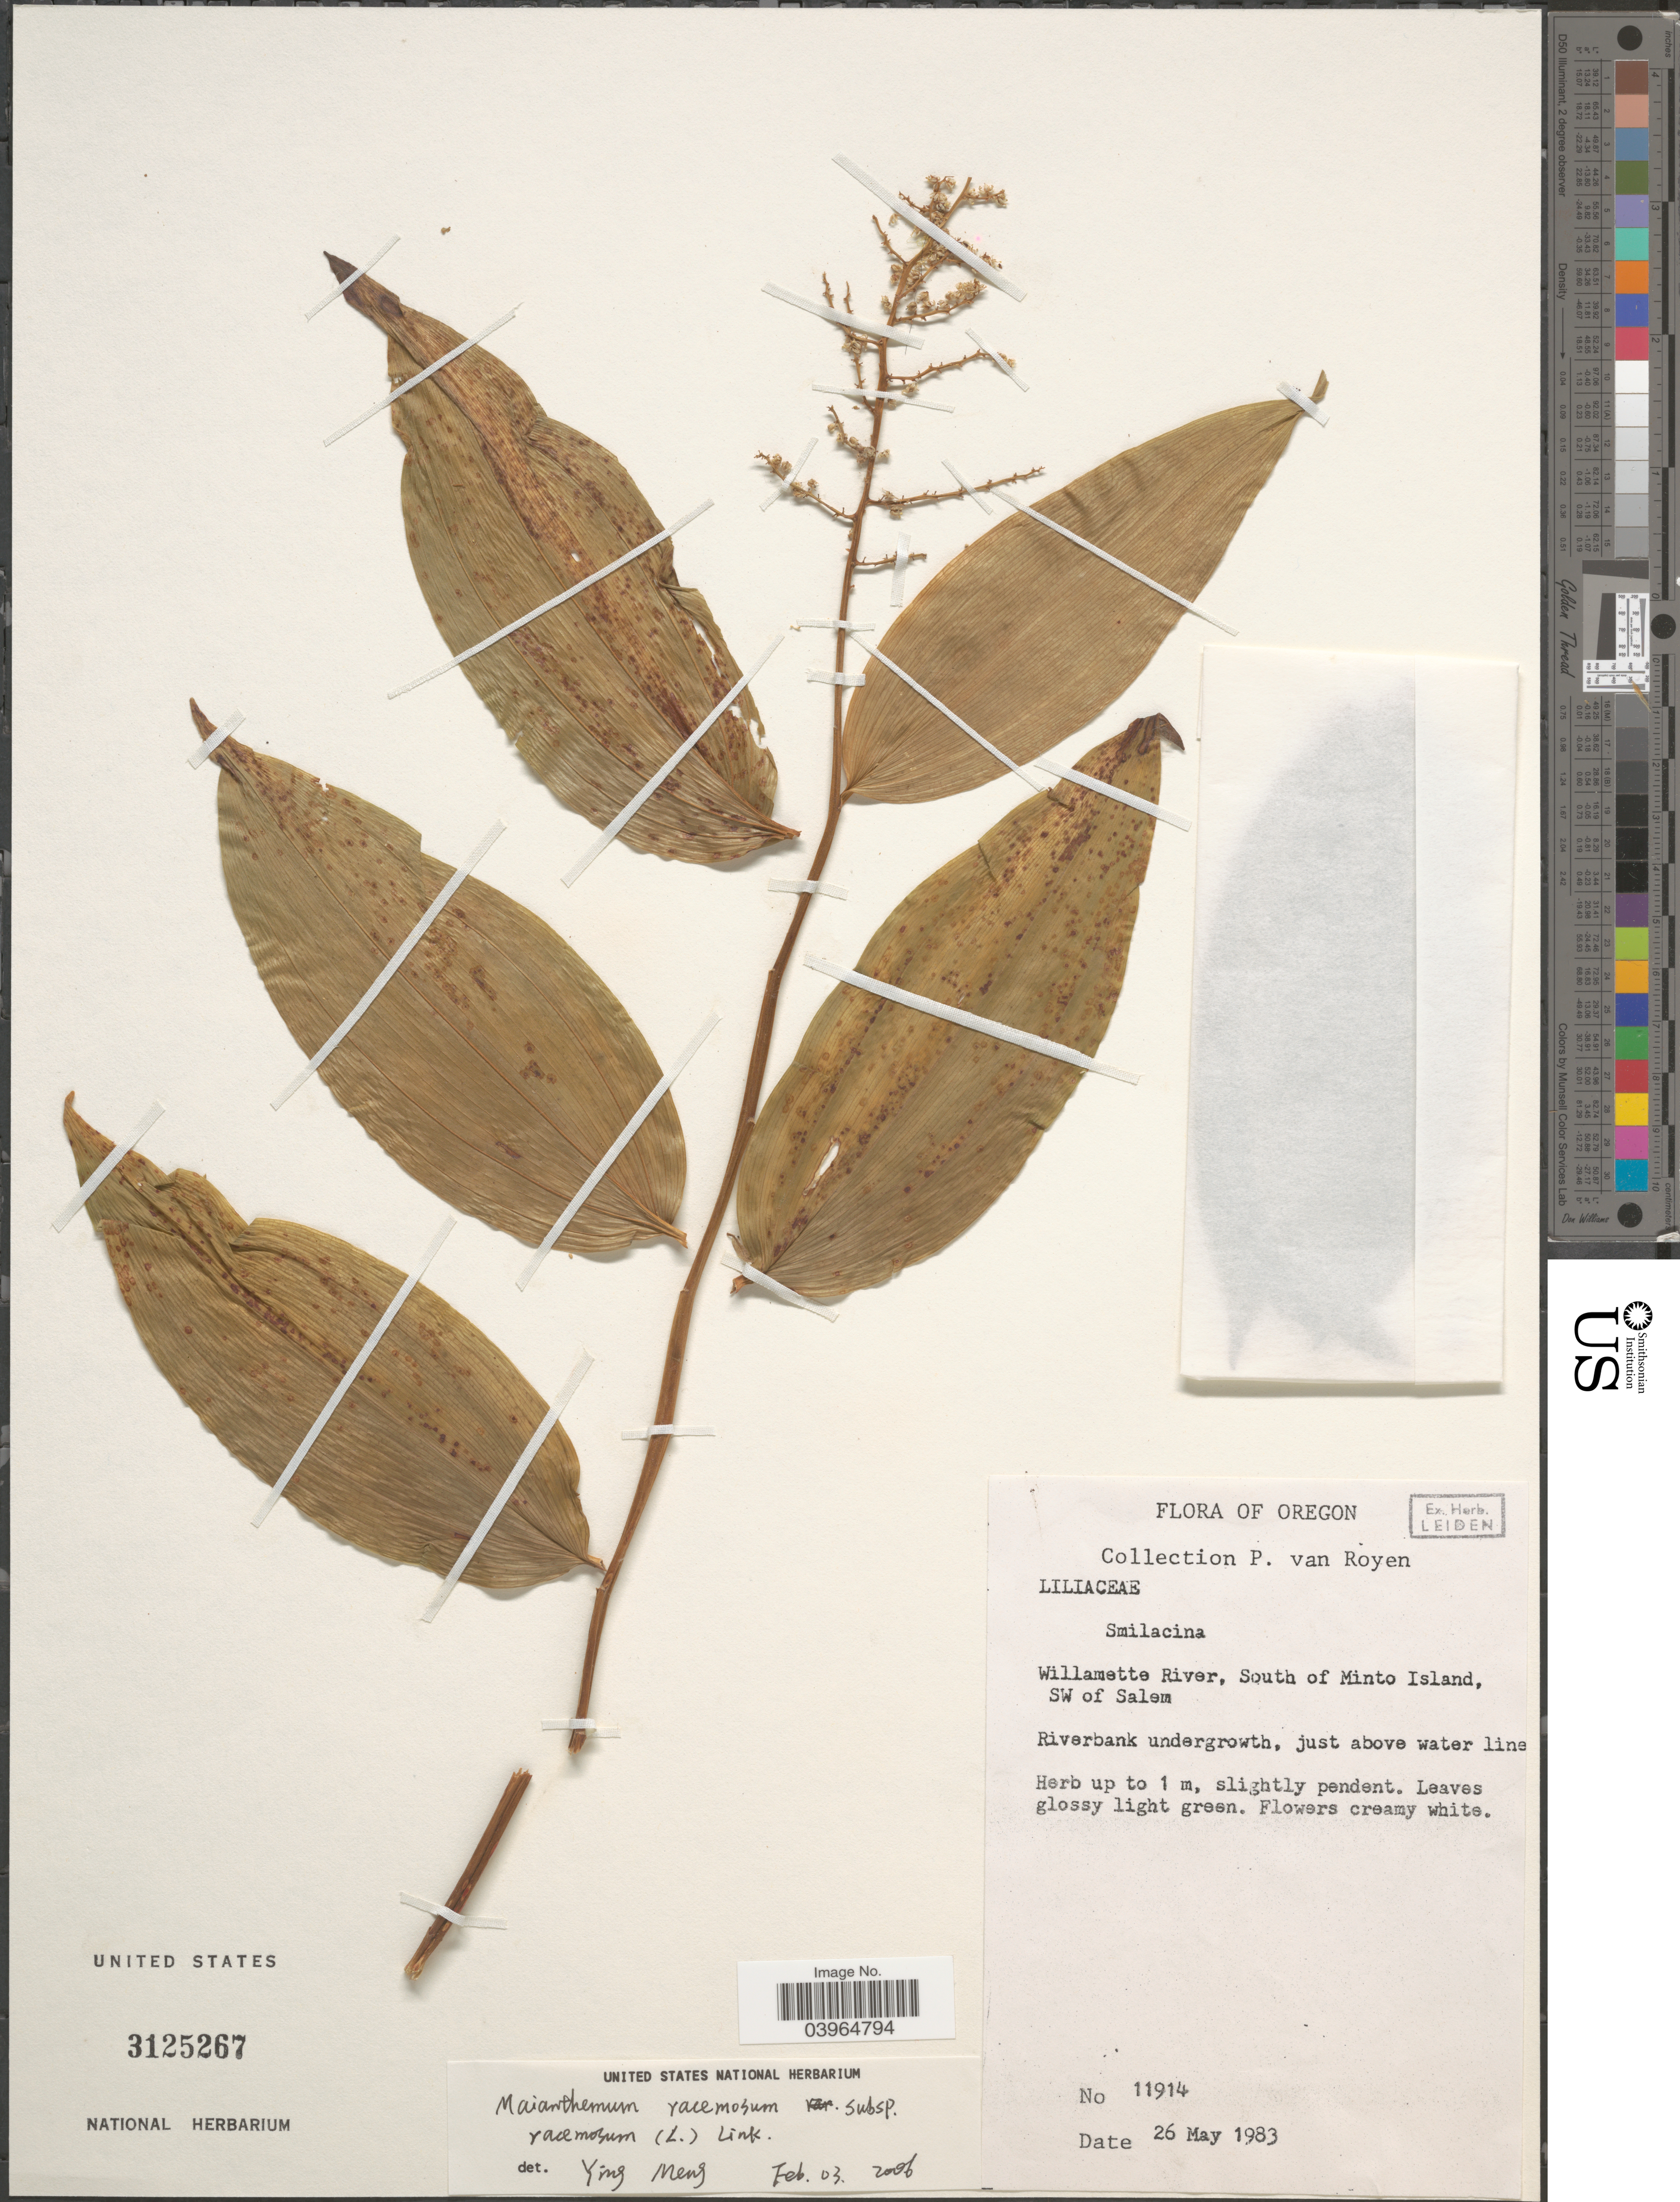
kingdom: Plantae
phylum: Tracheophyta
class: Liliopsida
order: Asparagales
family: Asparagaceae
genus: Maianthemum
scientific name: Maianthemum racemosum subsp. racemosum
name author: (L.) Link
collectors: P. van Royen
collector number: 11914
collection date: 1983-05-26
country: United States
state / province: Oregon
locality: Willamette River, South of Minto Island, SW of Salem.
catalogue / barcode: US 3125267